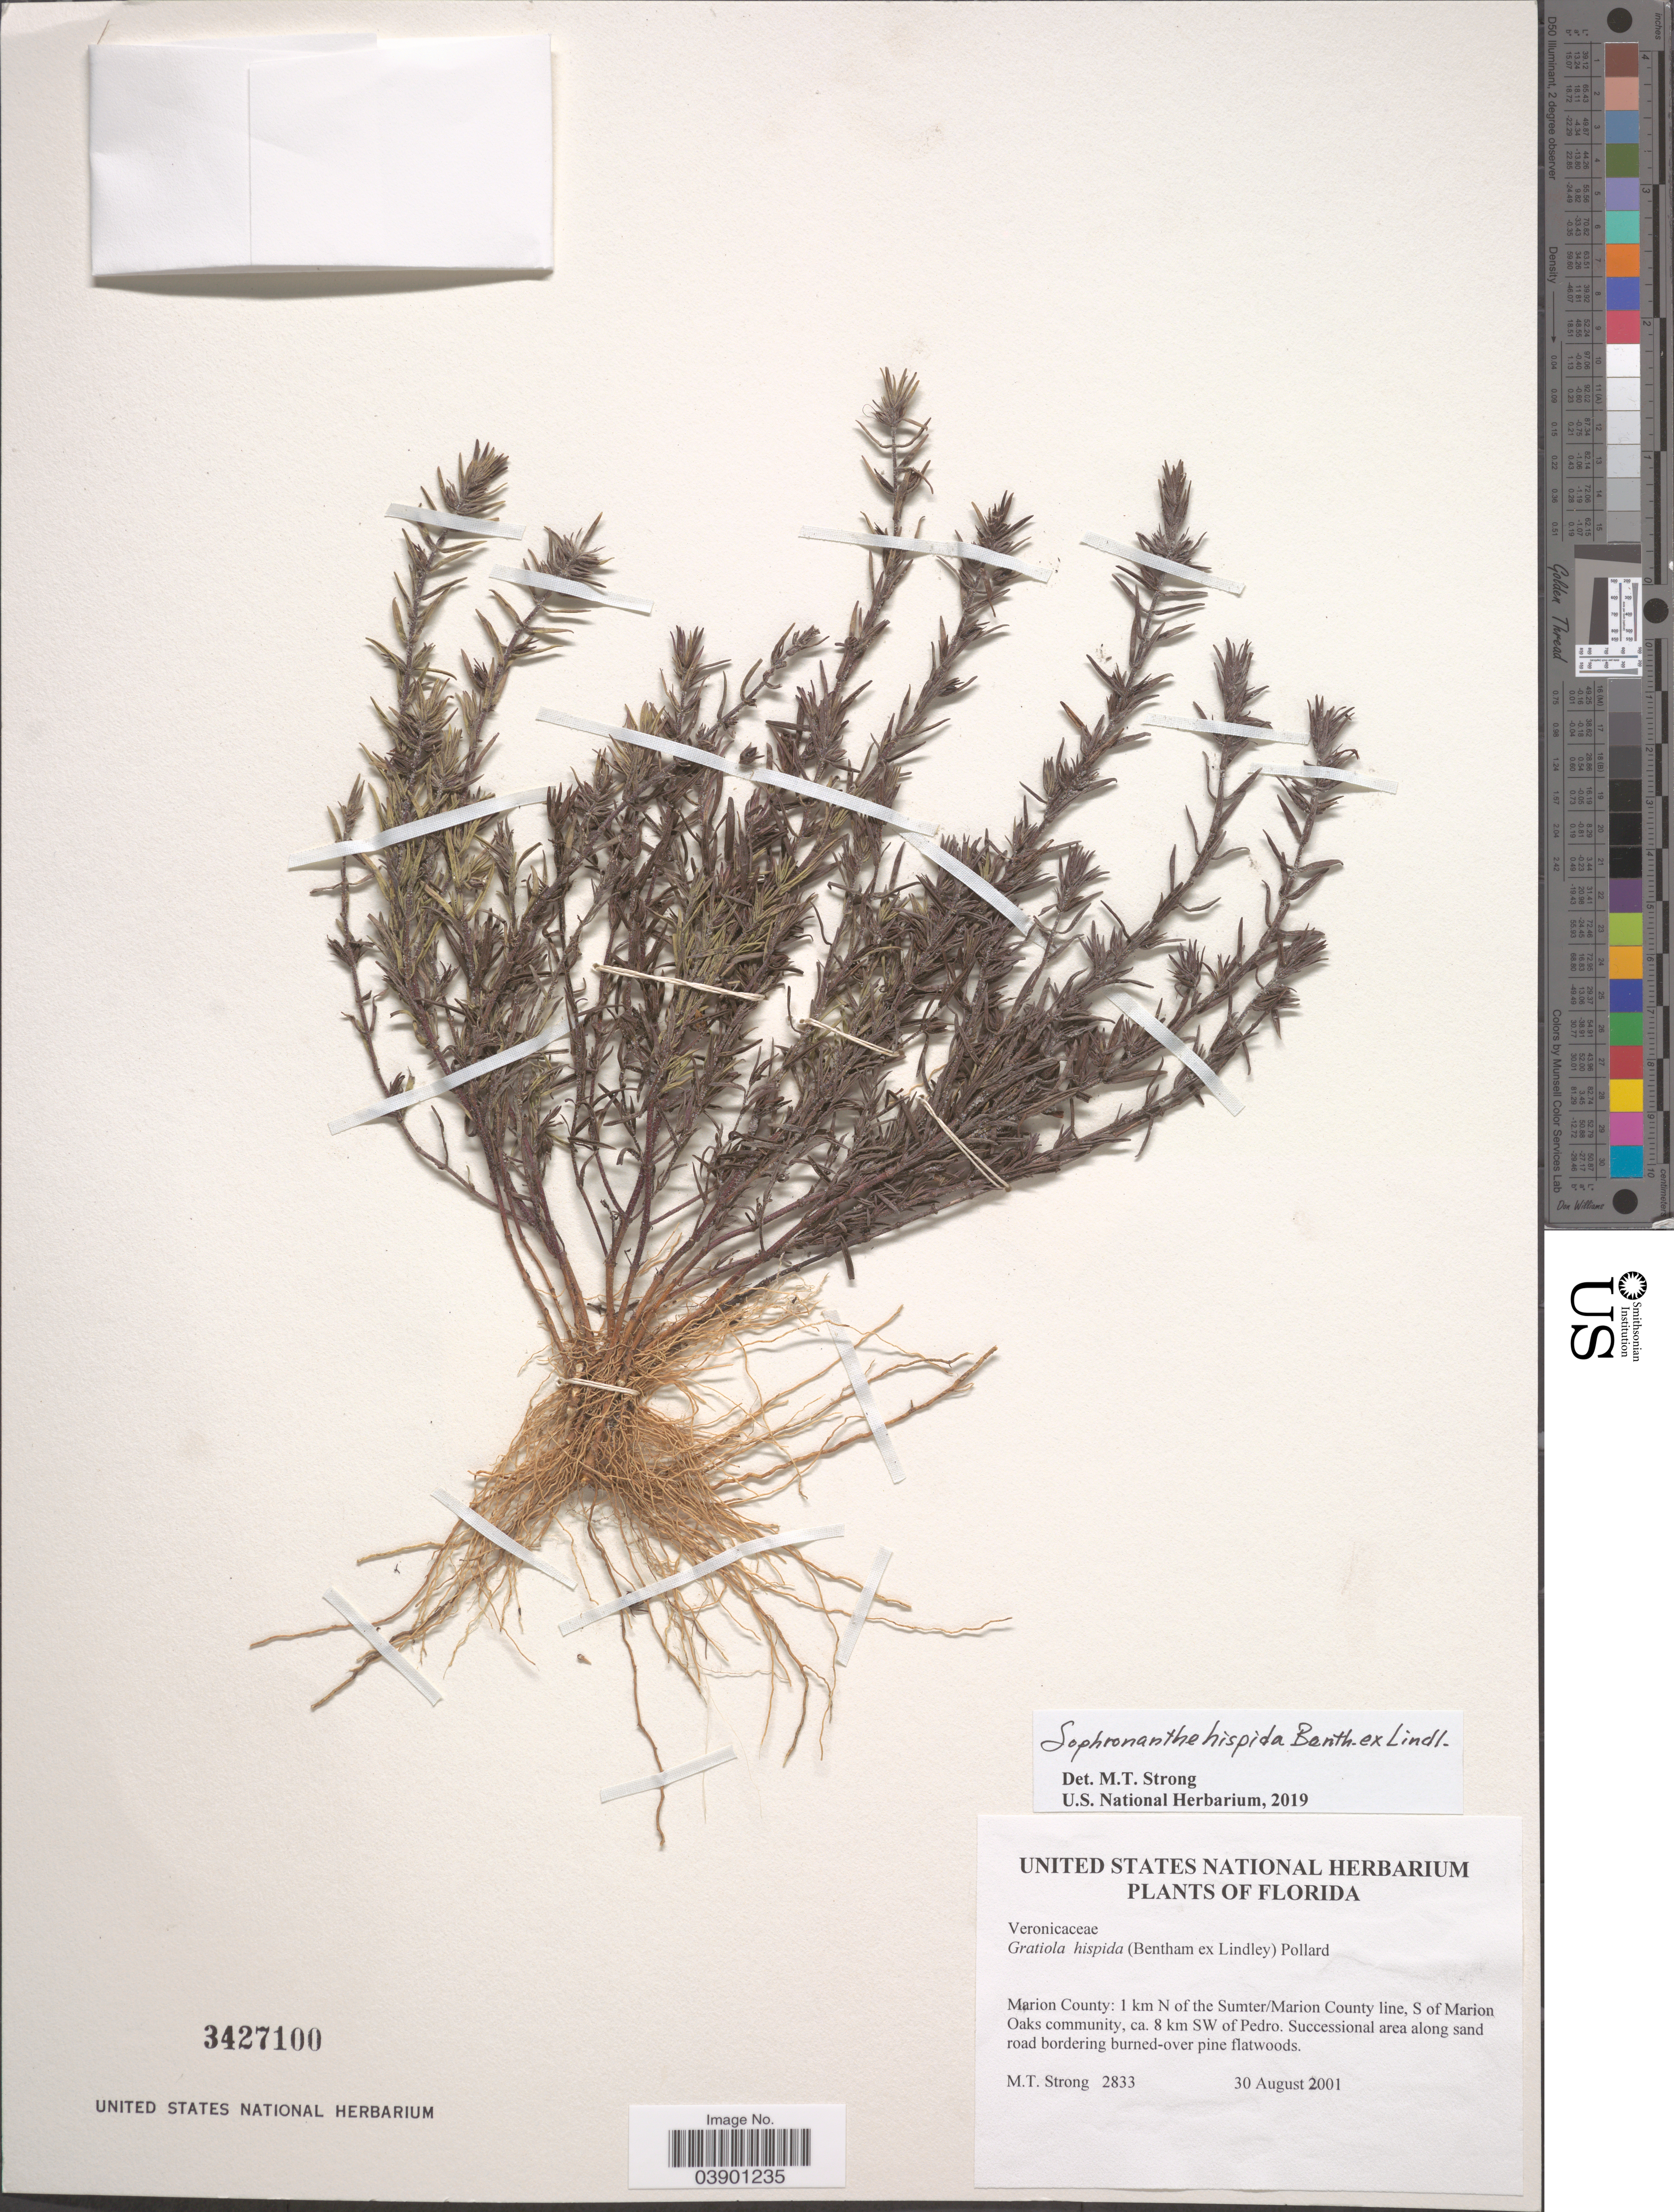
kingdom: Plantae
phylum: Tracheophyta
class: Magnoliopsida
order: Lamiales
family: Plantaginaceae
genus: Sophronanthe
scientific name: Sophronanthe hispida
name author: Benth. ex Lindl.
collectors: M. T. Strong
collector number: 2833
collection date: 2001-08-30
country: United States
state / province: Florida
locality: Marion County: 1 km N of the Sumter/Marion County line, S of Marion Oaks commity, ca. 8 km SW of Pedro.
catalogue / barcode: US 3427100